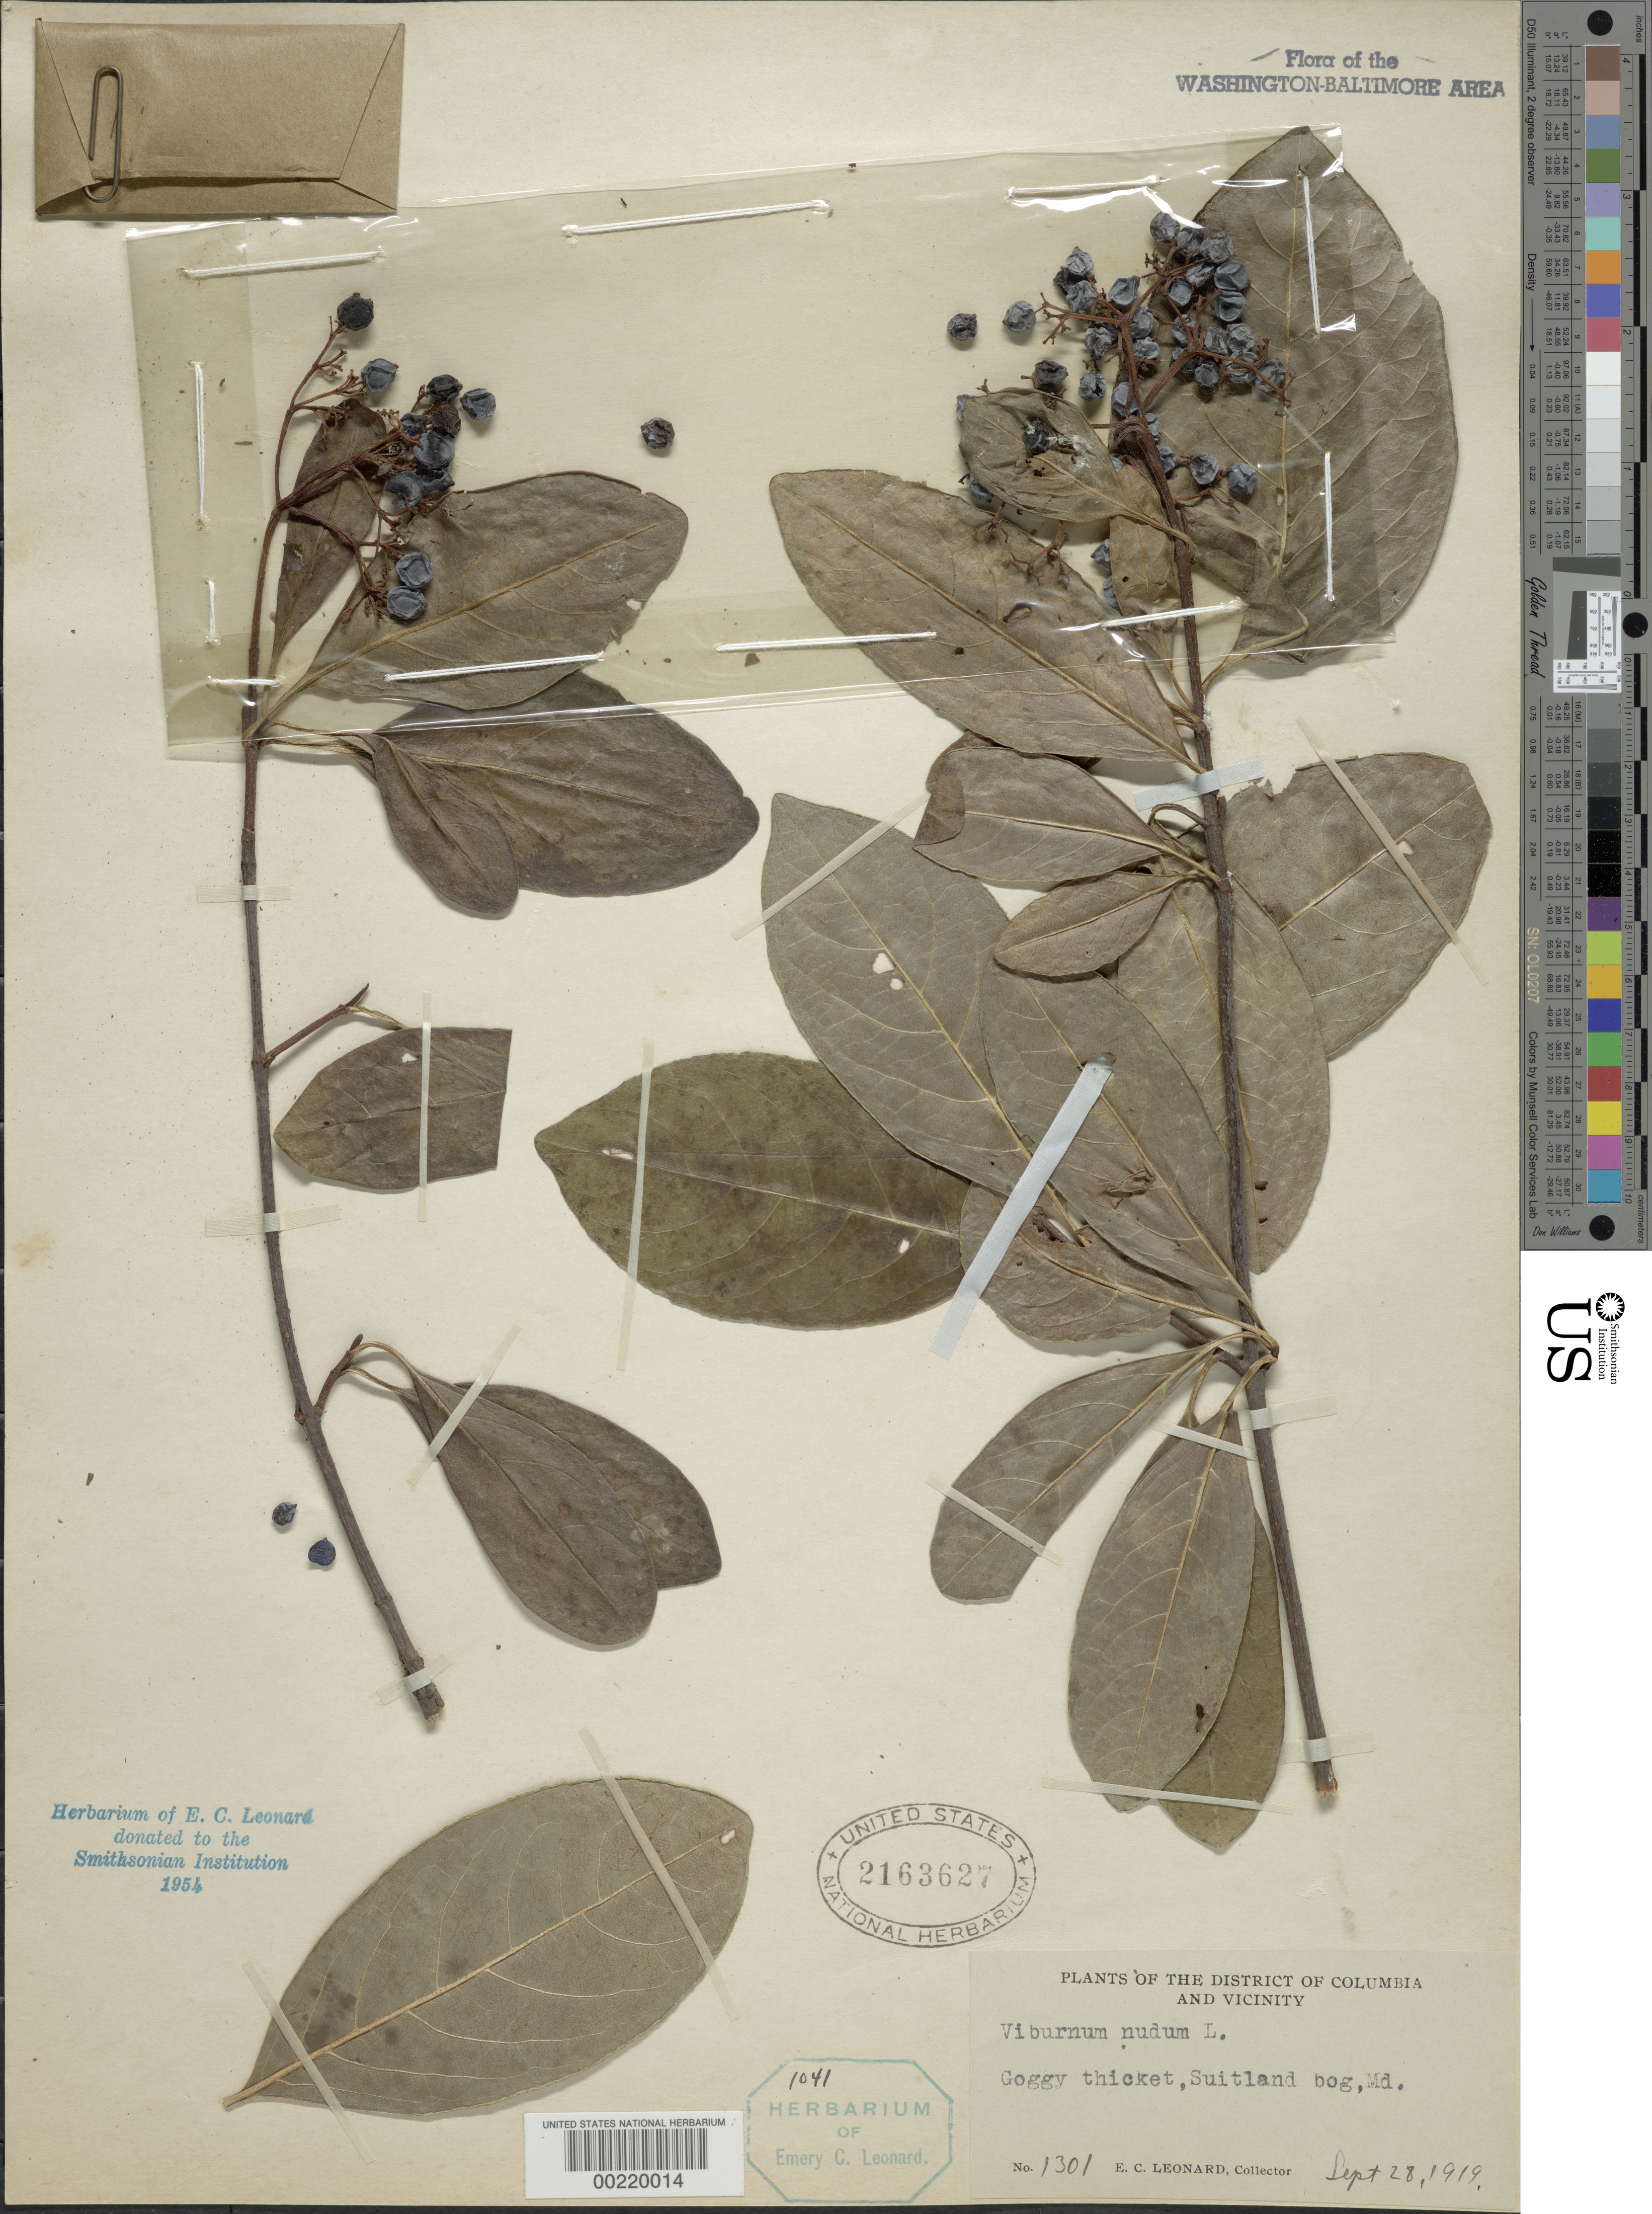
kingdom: Plantae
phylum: Tracheophyta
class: Magnoliopsida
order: Dipsacales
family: Viburnaceae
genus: Viburnum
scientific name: Viburnum nudum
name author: L.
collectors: E. C. Leonard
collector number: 1301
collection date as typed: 28 Sep 1919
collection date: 1919-09-28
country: United States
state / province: Maryland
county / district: Prince George's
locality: Suitland Bog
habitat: Goggy thicket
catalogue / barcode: US 2163627